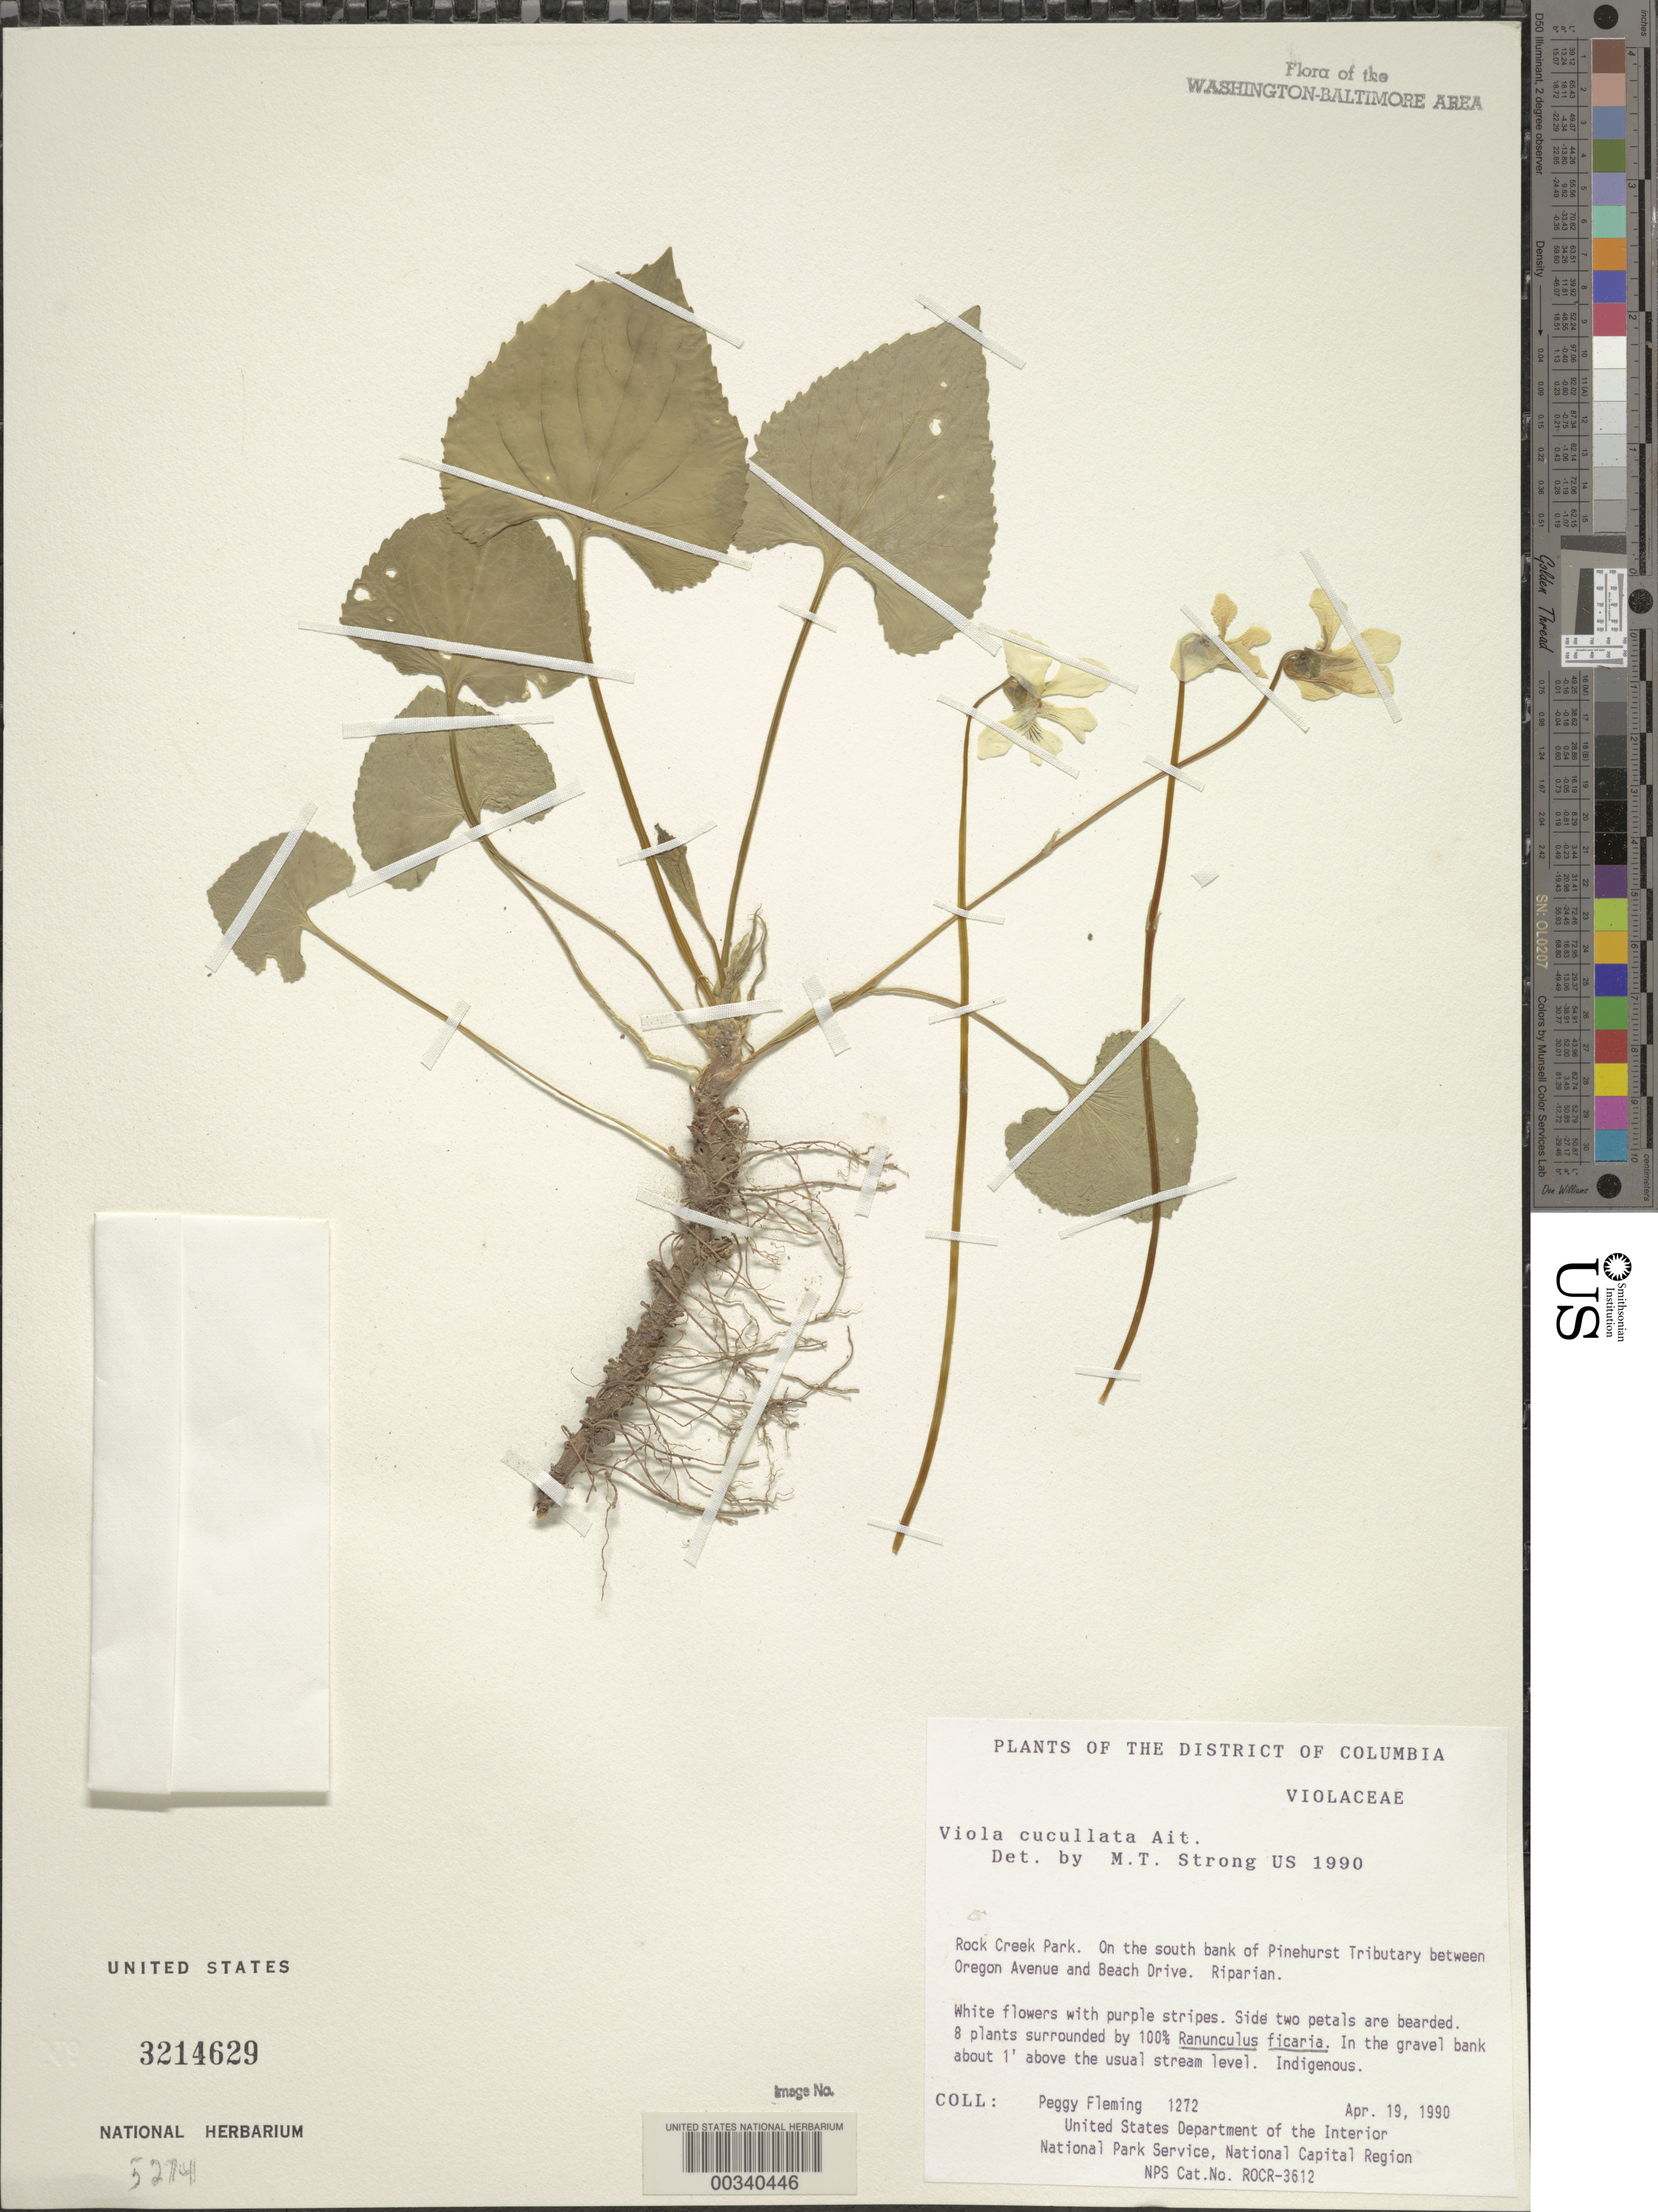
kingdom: Plantae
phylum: Tracheophyta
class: Magnoliopsida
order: Malpighiales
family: Violaceae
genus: Viola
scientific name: Viola cucullata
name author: Aiton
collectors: P. Fleming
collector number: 1272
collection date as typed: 19 Apr 1990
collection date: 1990-04-19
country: United States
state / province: District of Columbia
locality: Rock Creek Park, S bank of Pinehurst Tributary between Oregon Ave and Beach Dr Rock Creek Park and vicinity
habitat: In gravel bank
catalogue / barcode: US 3214629